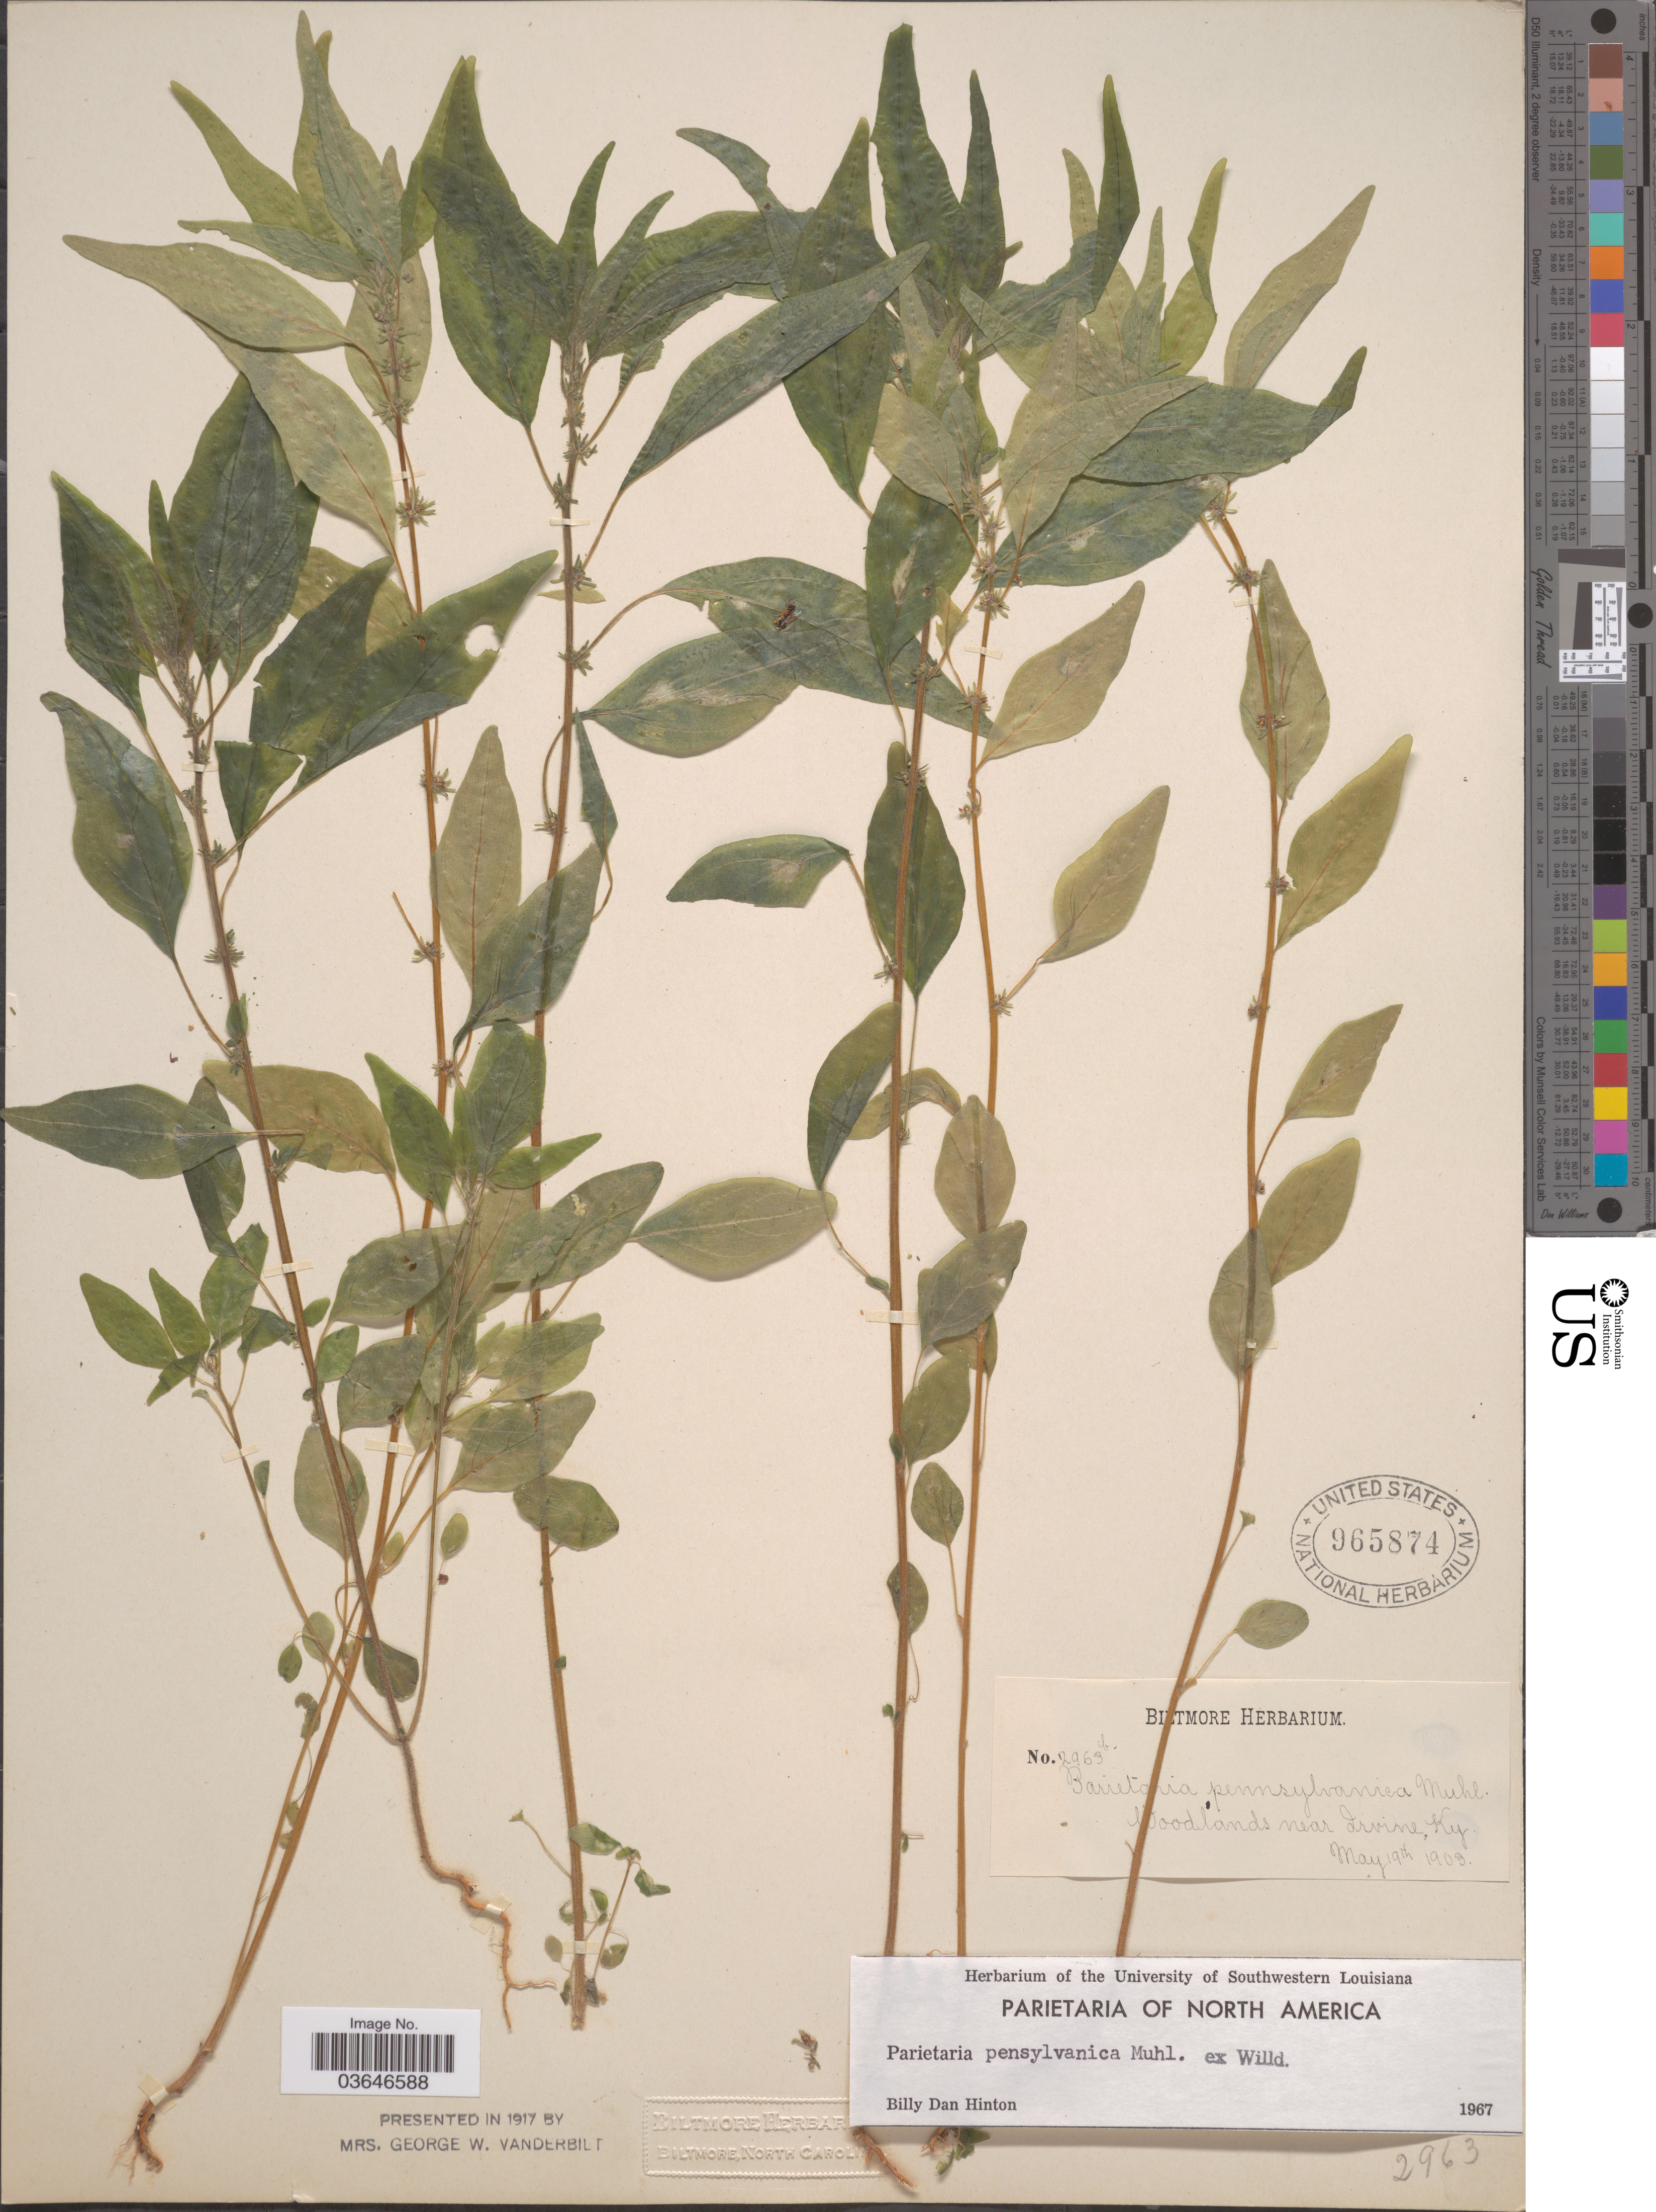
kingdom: Plantae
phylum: Tracheophyta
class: Magnoliopsida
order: Rosales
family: Urticaceae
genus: Parietaria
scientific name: Parietaria pensylvanica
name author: Muhl. ex Willd.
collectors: ex herb. Biltmore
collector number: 2963b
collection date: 1903-05-19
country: United States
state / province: Kentucky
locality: Woodlands near Irvine.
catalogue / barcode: US 965874